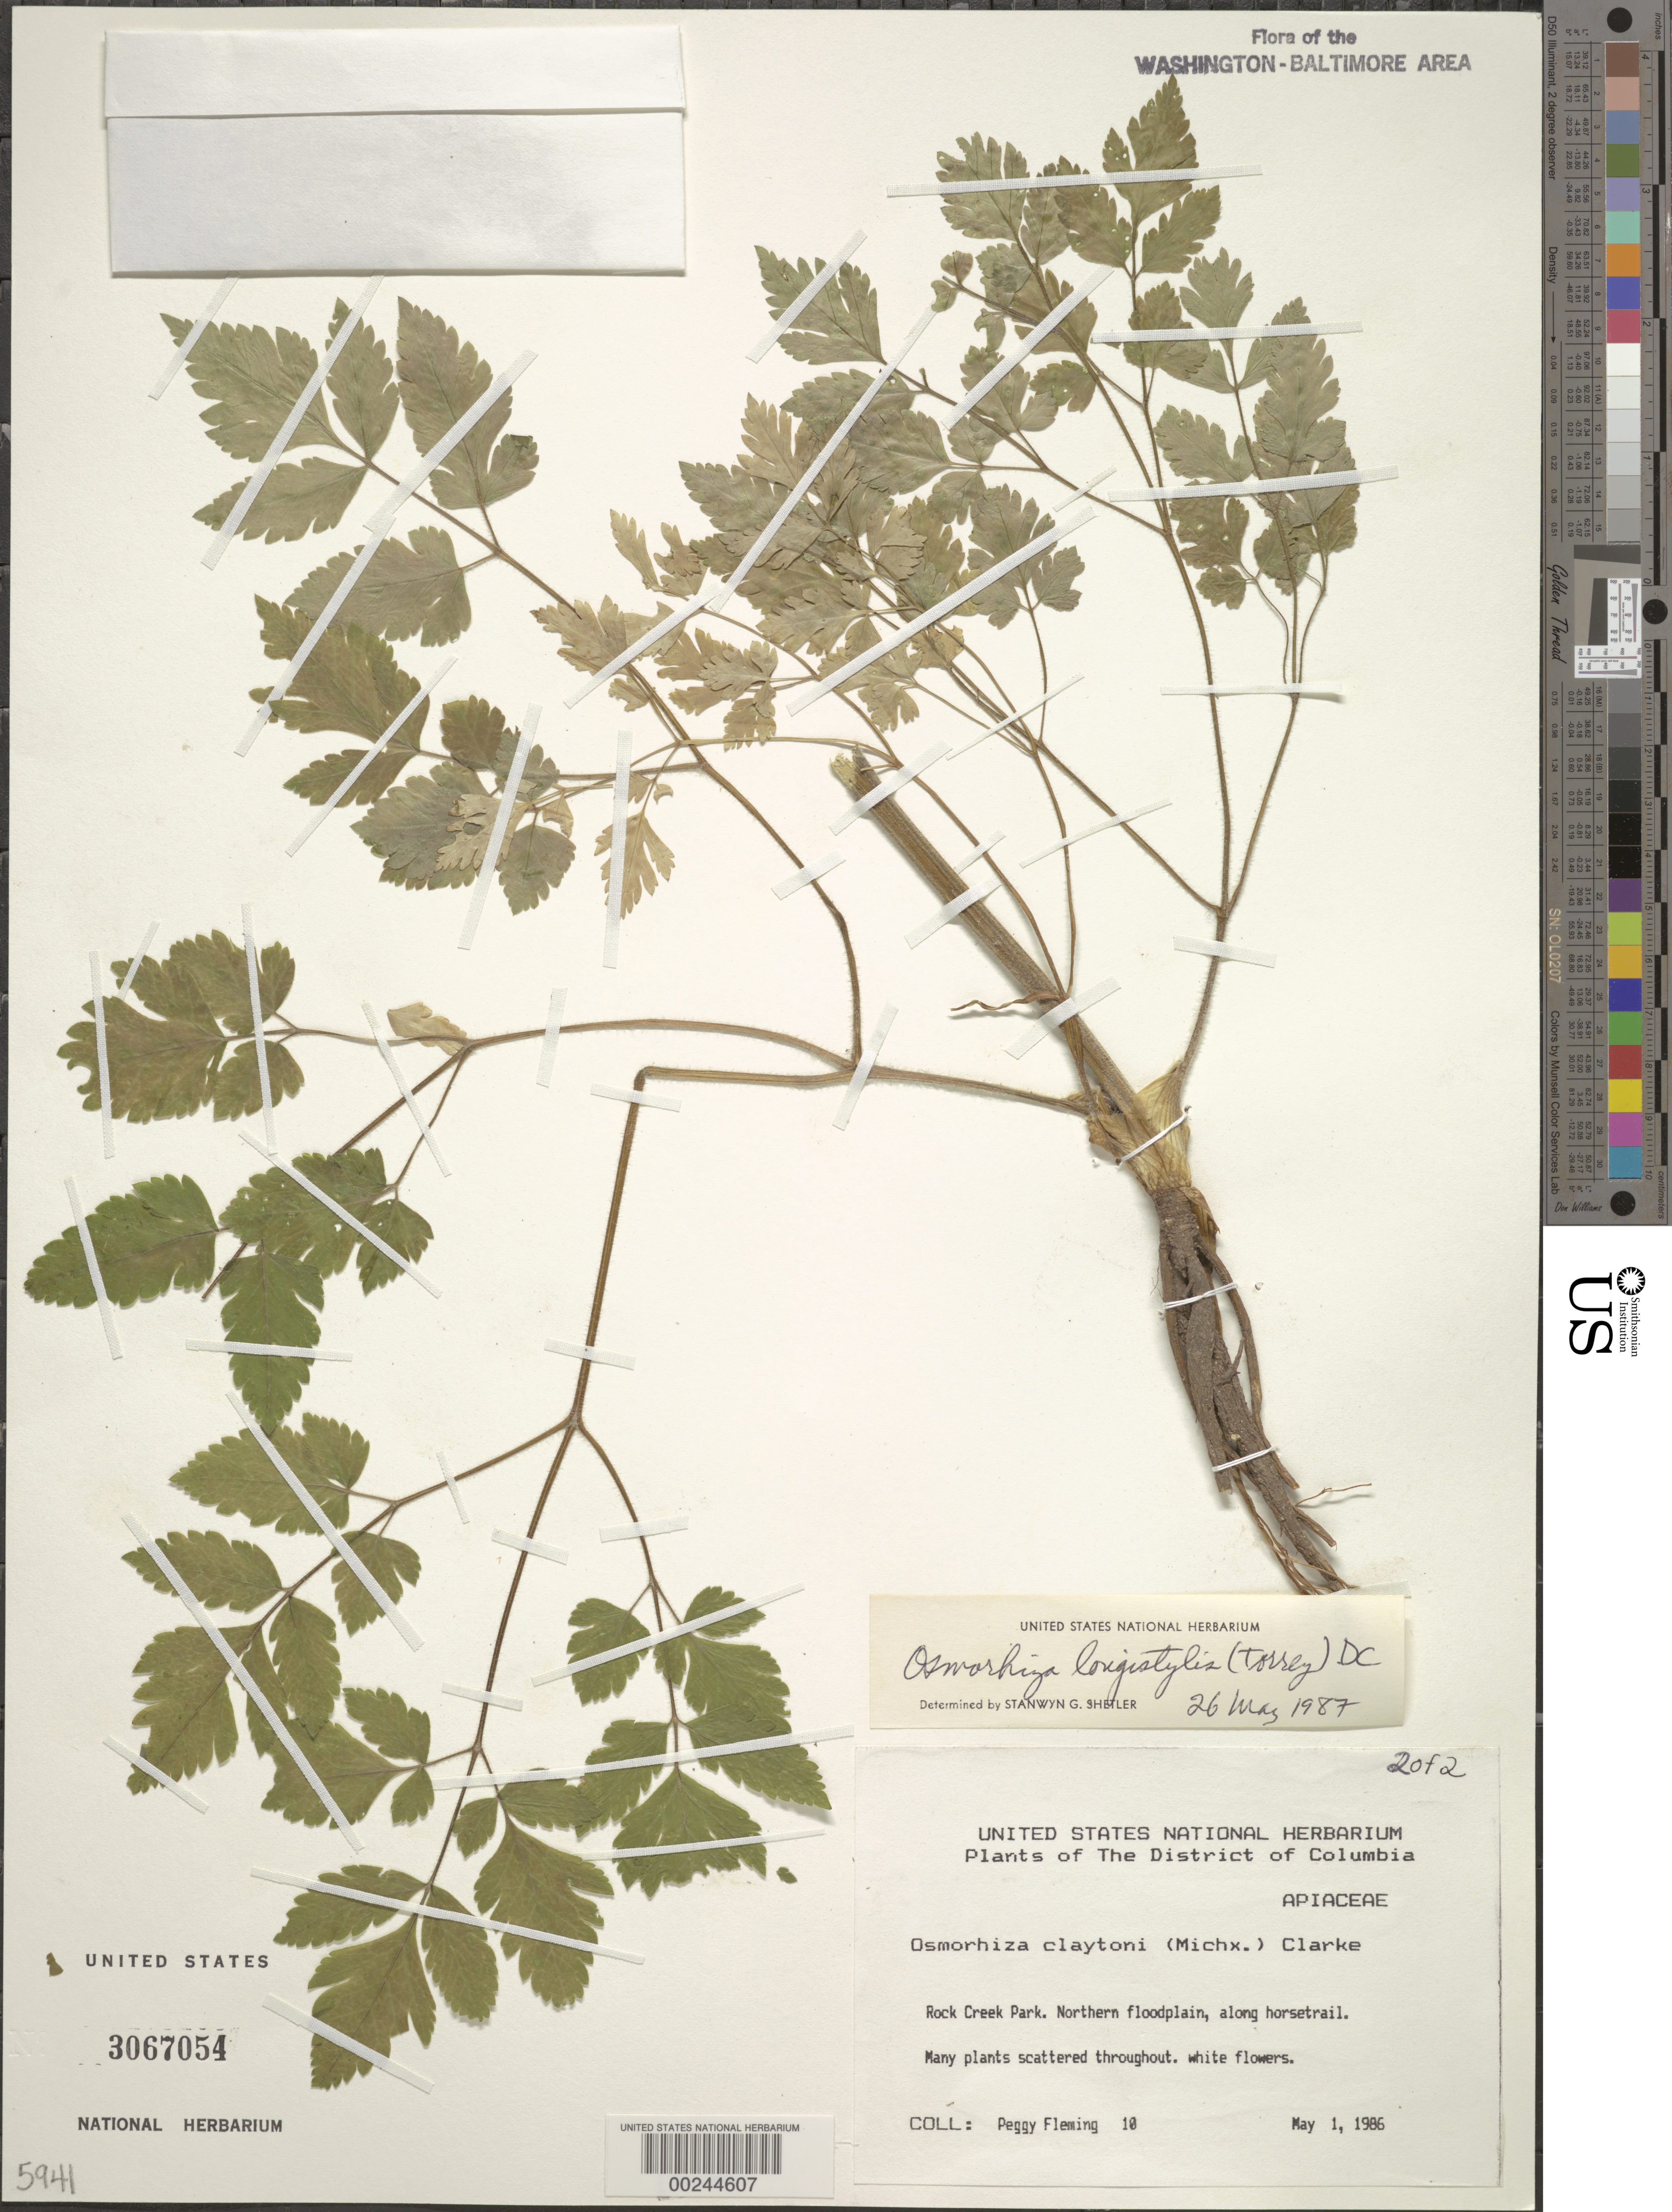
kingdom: Plantae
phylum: Tracheophyta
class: Magnoliopsida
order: Apiales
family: Apiaceae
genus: Osmorhiza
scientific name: Osmorhiza longistylis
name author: (Torr.) DC.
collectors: P. Fleming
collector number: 10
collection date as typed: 01 May 1986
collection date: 1986-05-01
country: United States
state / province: District of Columbia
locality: Rock Creek Park. Northern floodplain, along Horsetrail.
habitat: Floodplain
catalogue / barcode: US 3067054